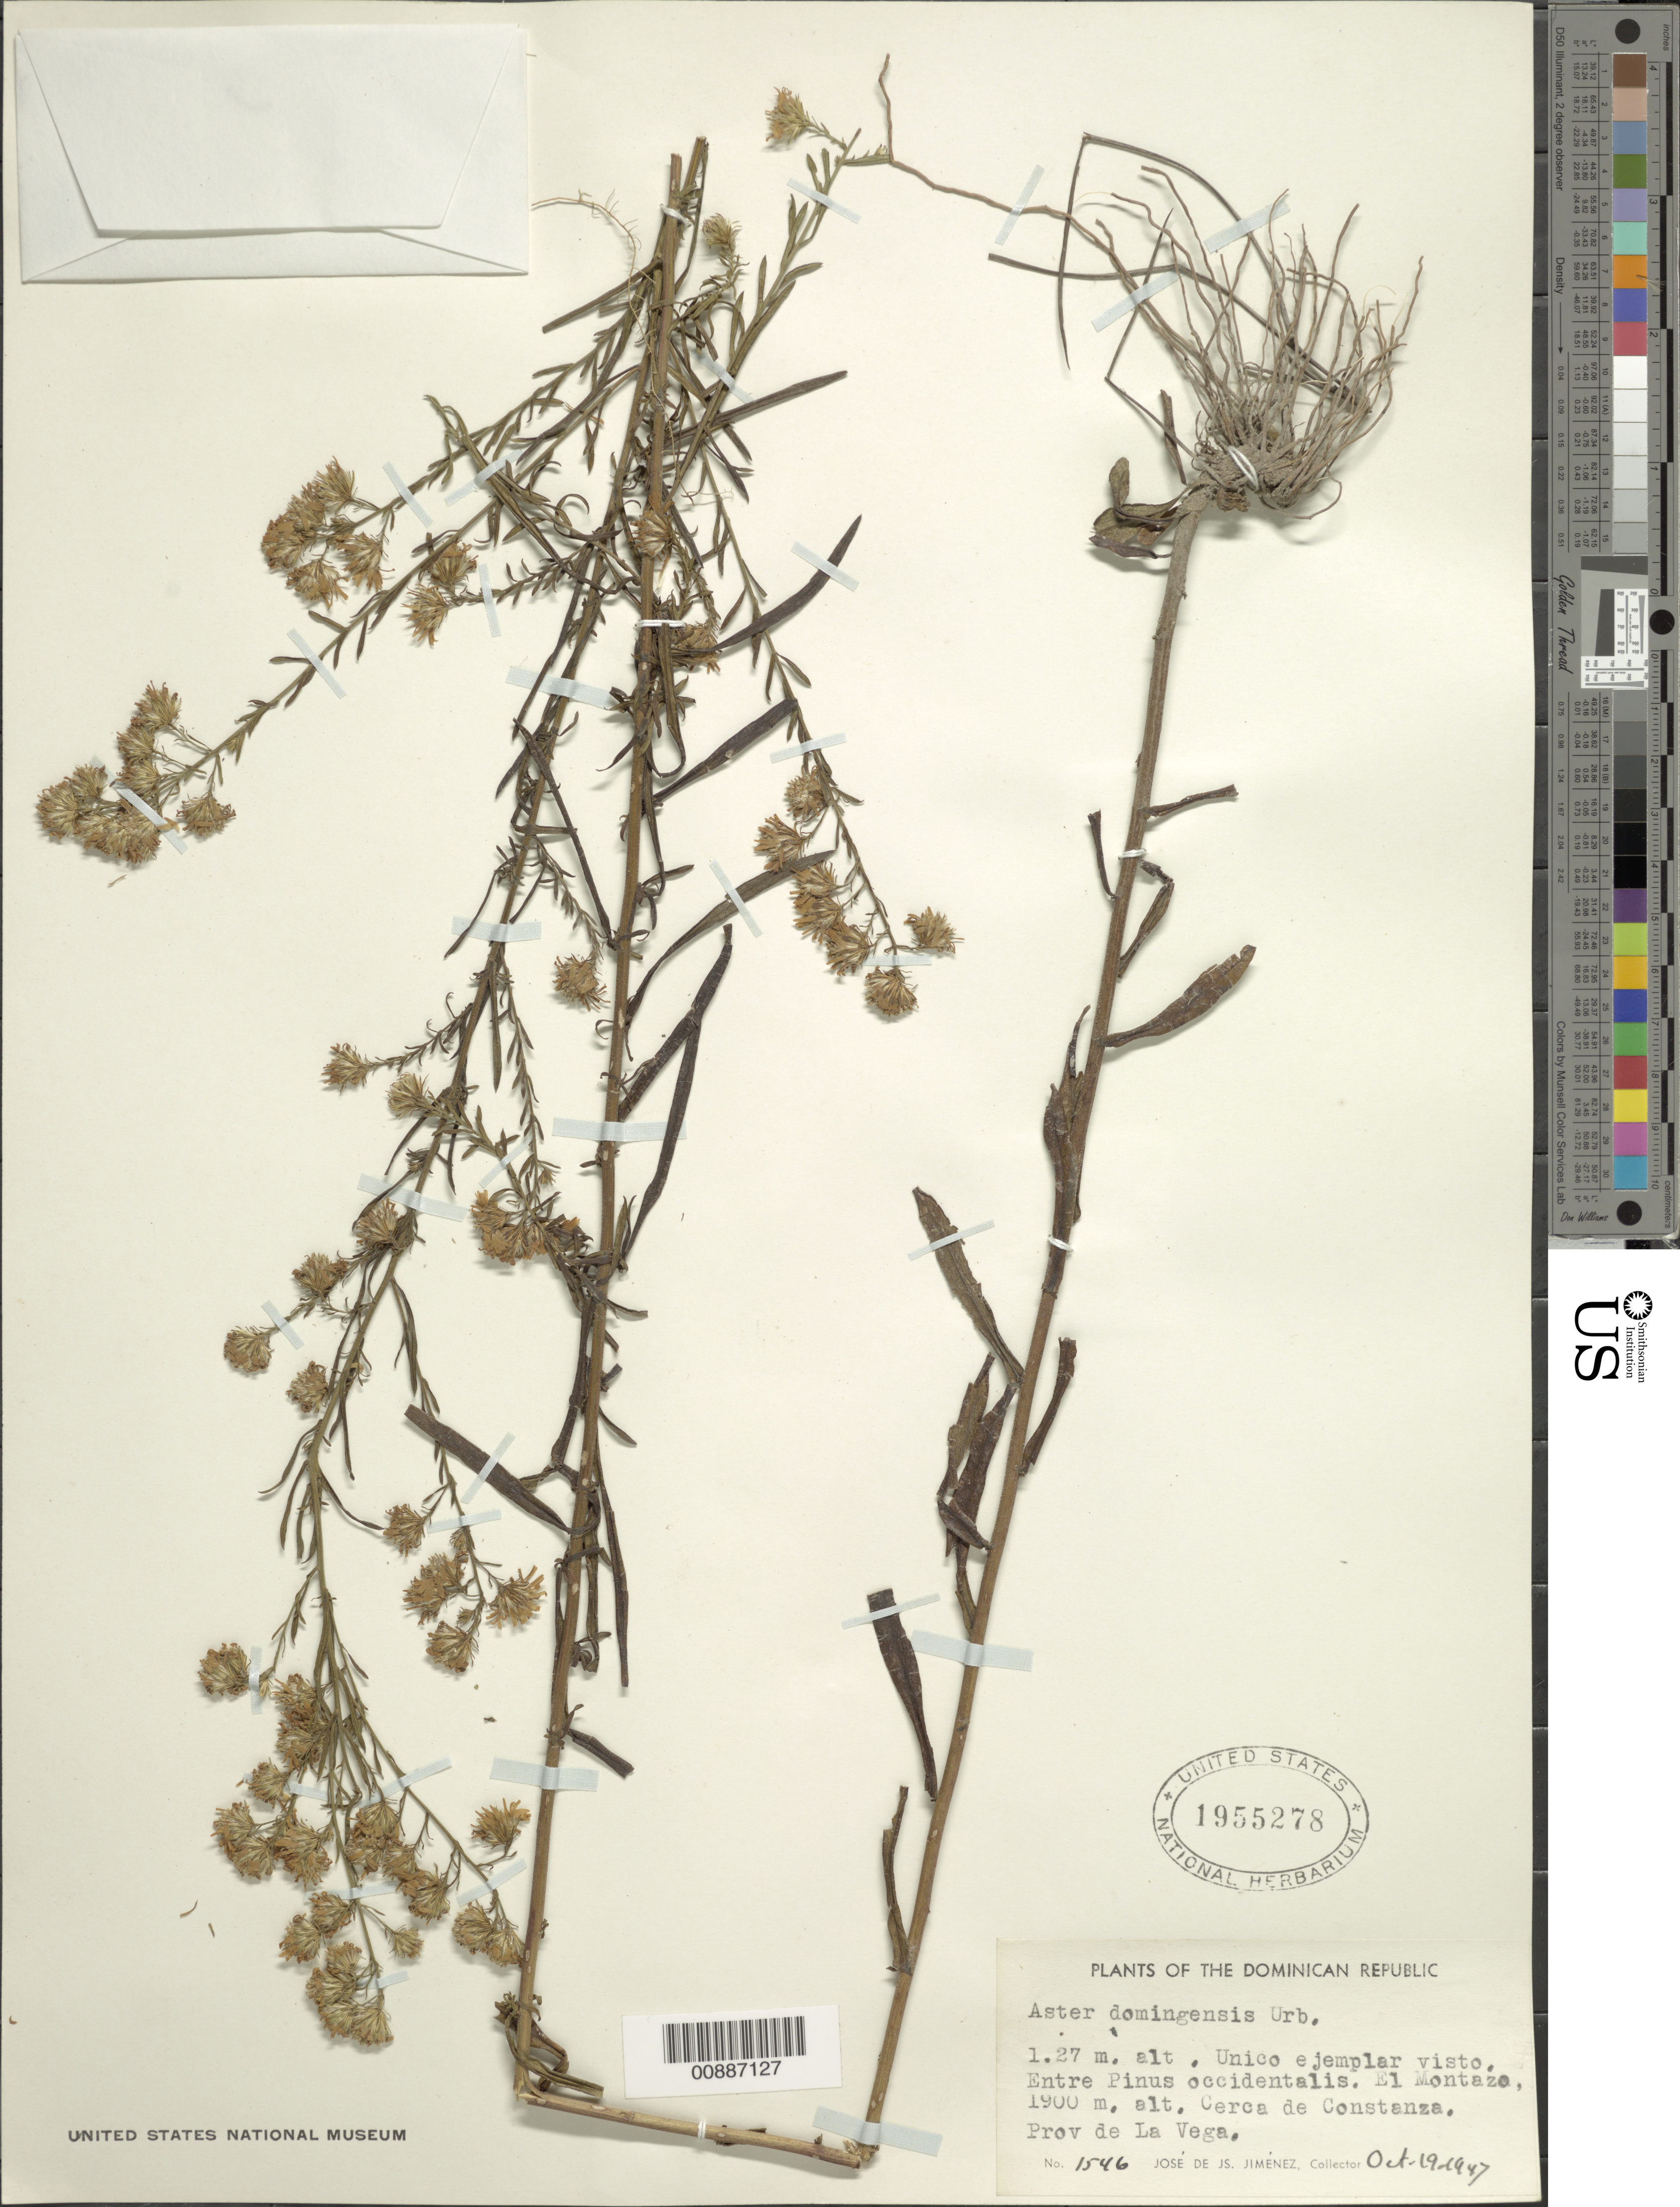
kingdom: Plantae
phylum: Tracheophyta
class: Magnoliopsida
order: Asterales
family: Asteraceae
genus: Symphyotrichum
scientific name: Symphyotrichum domingensis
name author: (Urb.) G.L. Nesom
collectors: J. J. Jiménez Almonte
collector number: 1546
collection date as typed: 19 Oct 1947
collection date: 1947-10-19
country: Dominican Republic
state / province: La Vega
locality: El Montazo. Vicinity of Constanza.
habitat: Entre Pinus occidentalis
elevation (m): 1900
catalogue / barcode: US 1955278